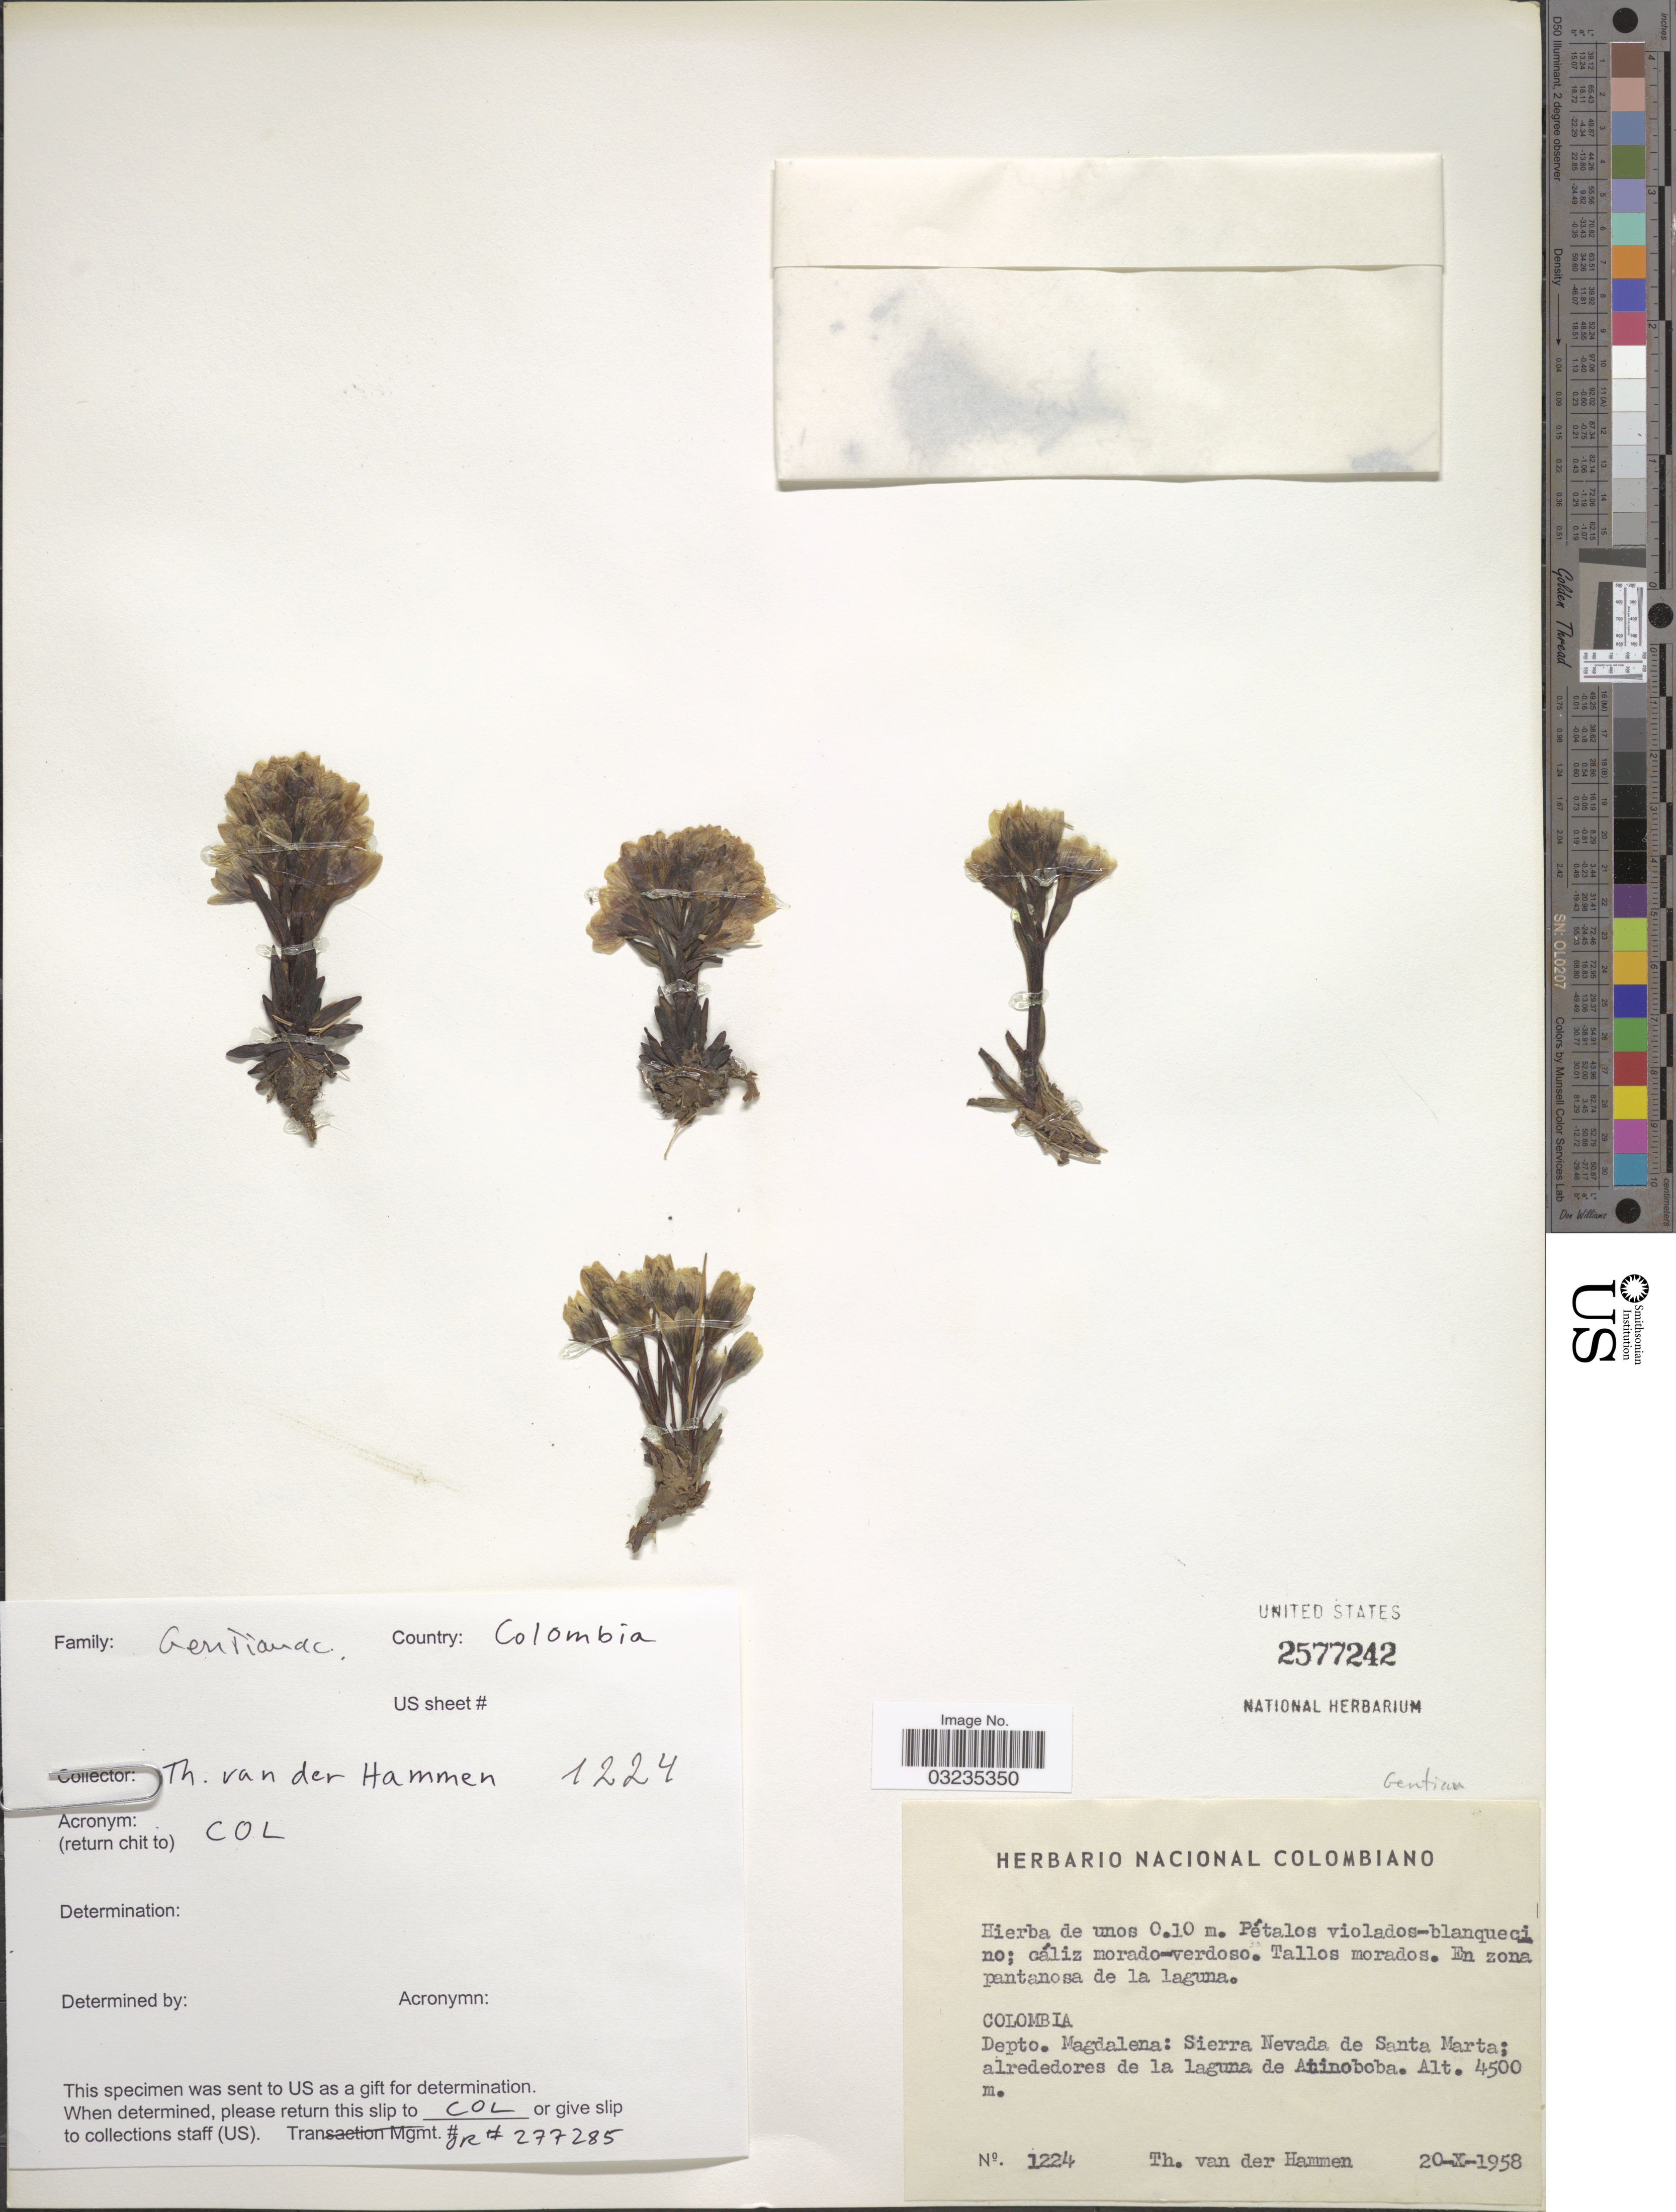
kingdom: Plantae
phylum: Tracheophyta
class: Magnoliopsida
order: Gentianales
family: Gentianaceae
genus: Gentiana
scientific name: Gentiana sp.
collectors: T. Van der Hammen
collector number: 1224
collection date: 1958-10-20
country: Colombia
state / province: Magdalena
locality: Depto. Magdalena: Sierra Nevada de Santa Marta; alrededores de la laguna de Atinoboba.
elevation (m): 4500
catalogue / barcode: US 2577242